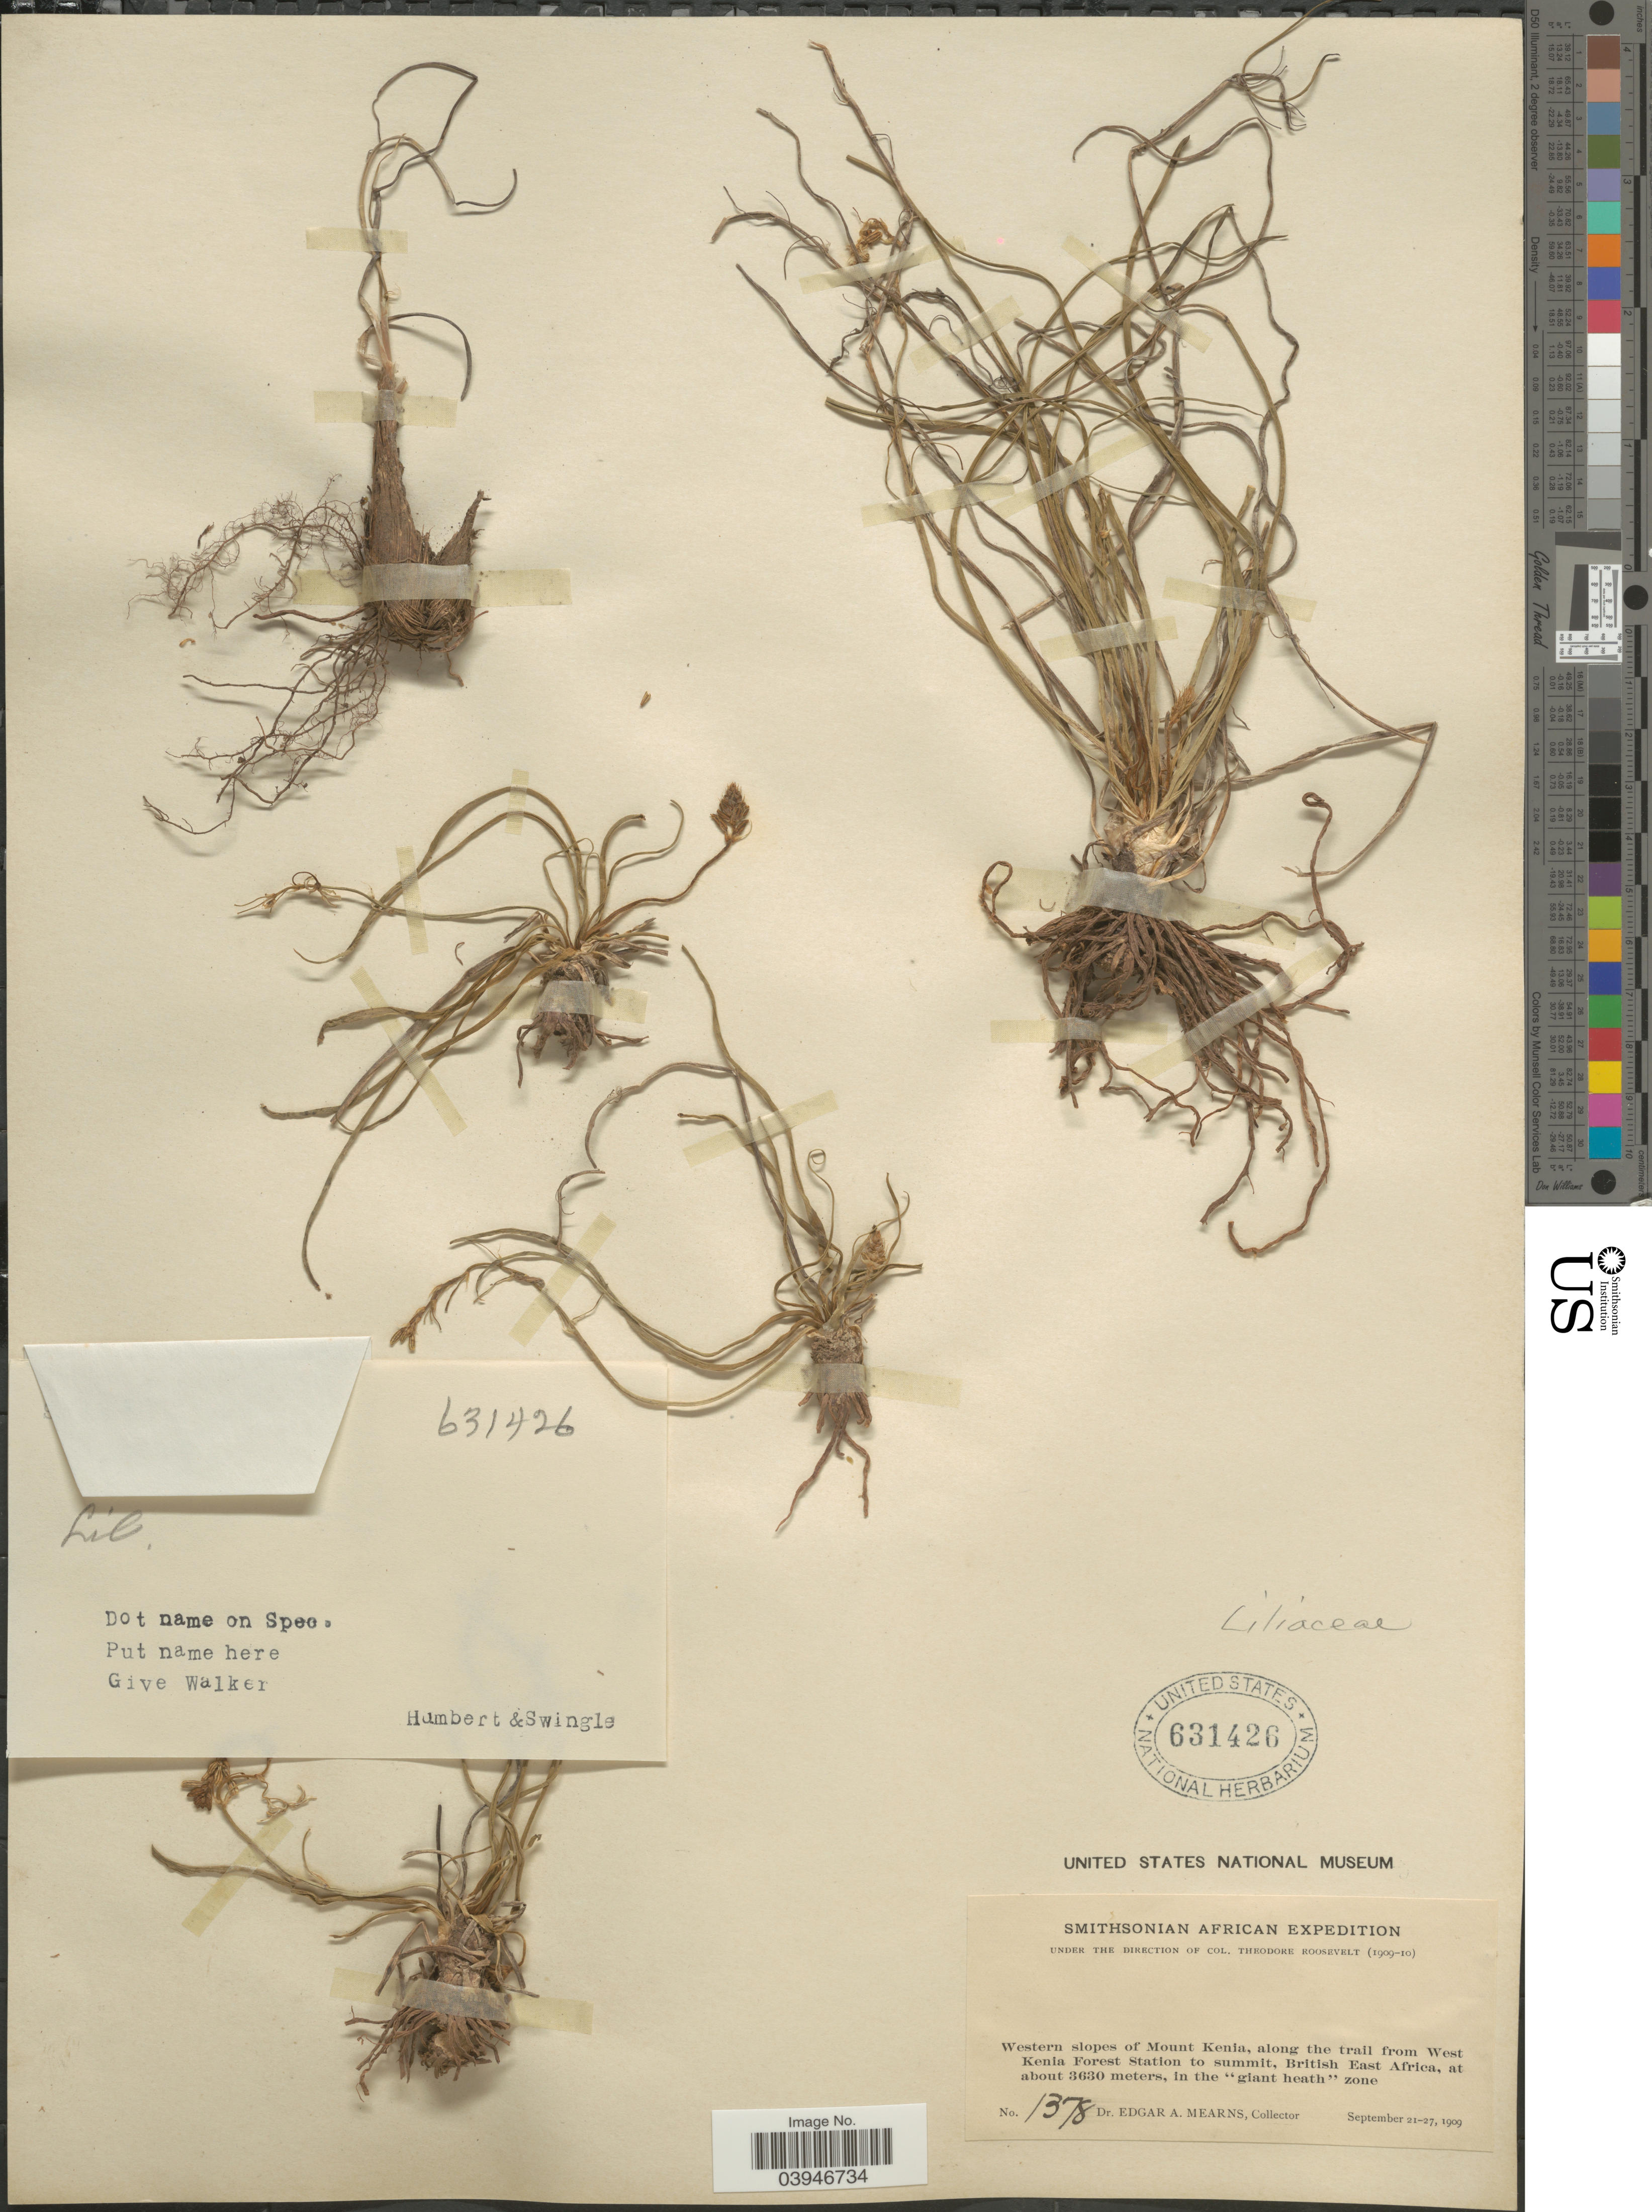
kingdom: Plantae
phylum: Tracheophyta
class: Liliopsida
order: Liliales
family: Liliaceae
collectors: E. A. Mearns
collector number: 1378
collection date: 1909-09-21/1909-09-27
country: Kenya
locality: Western slopes of Mount Kenia, along the trail from West Kenia Forest Station to summit, British East Africa.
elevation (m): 3630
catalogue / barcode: US 631426